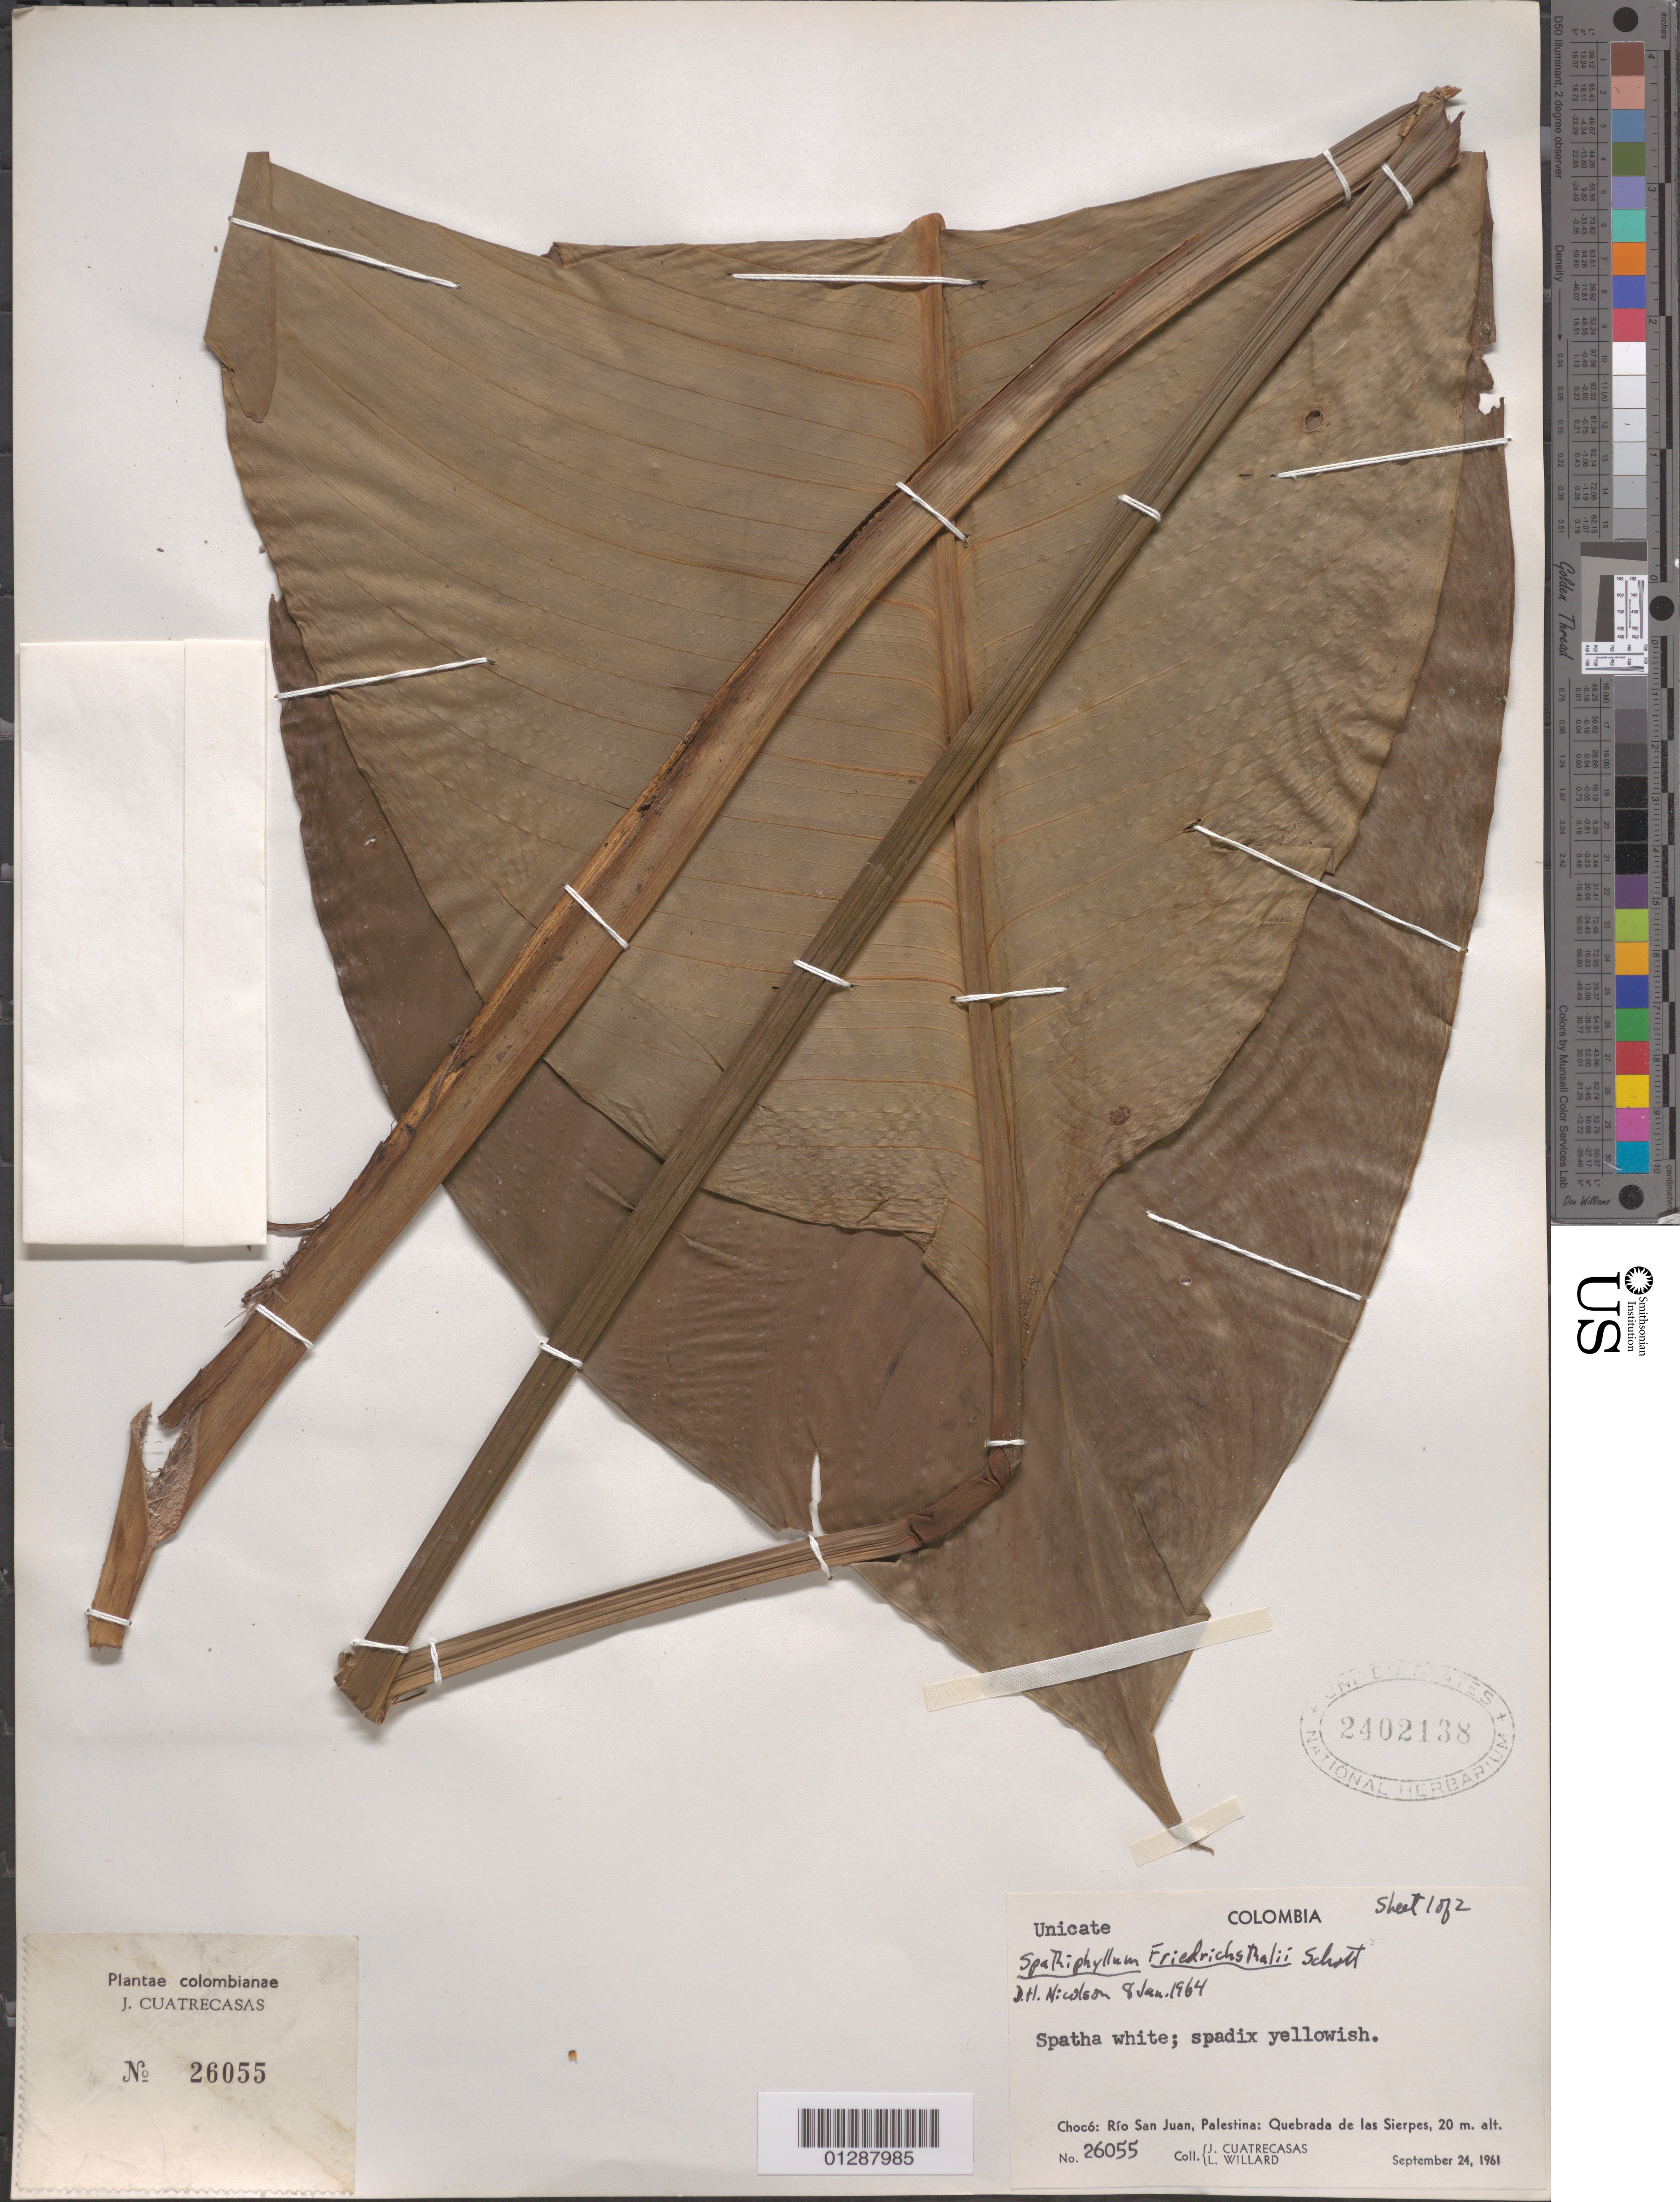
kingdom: Plantae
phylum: Tracheophyta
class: Liliopsida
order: Alismatales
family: Araceae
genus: Spathiphyllum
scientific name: Spathiphyllum friedrichsthalii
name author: Schott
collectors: J. Cuatrecasas & L. Willard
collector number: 26055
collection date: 1961-09-24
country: Colombia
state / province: Chocó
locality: Río San Juan, Palestina: Quebrada de las Sierpes.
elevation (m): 20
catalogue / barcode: US 2402138